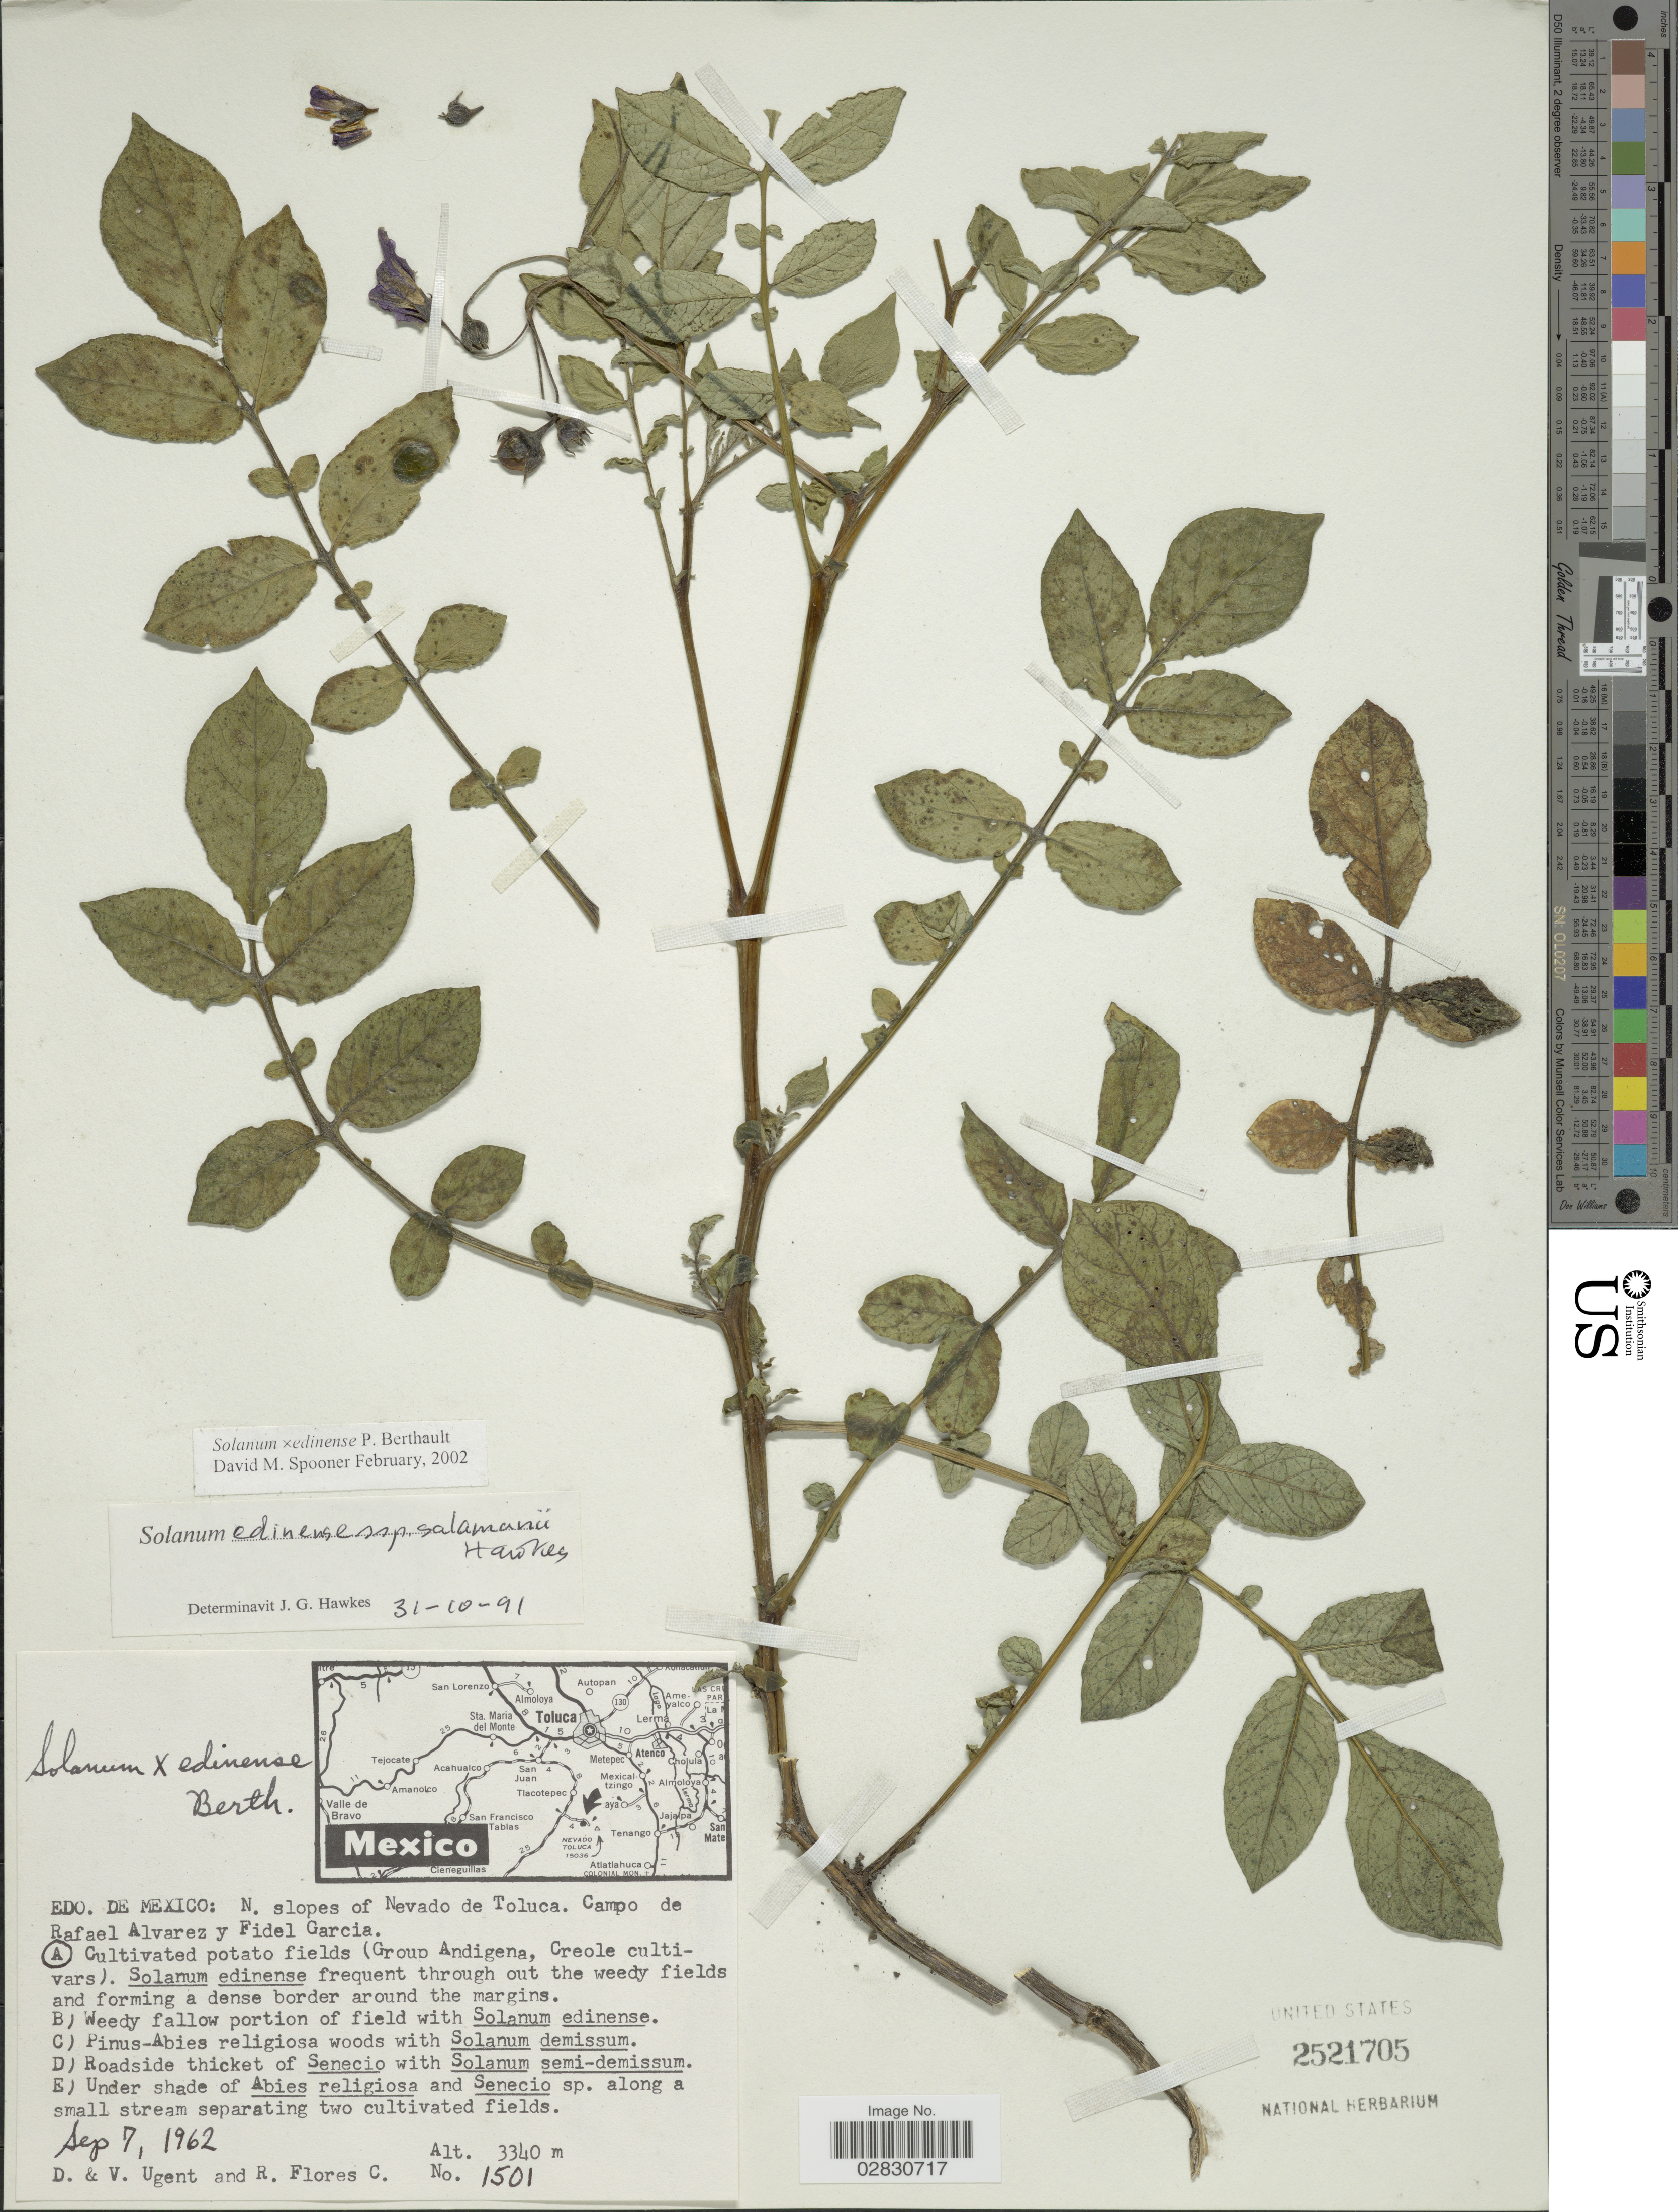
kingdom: Plantae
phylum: Tracheophyta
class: Magnoliopsida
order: Solanales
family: Solanaceae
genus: Solanum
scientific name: Solanum edinense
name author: Berthault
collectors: D. Ugent, V. Ugent & R. Flores-C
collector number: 1501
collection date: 1962-09-07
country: Mexico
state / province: México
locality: Edo. De Mexico: N. slopes of Nevado de Toluca, Campo de Rafael Alvarez y Fidel Garcia.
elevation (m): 3340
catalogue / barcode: US 2521705